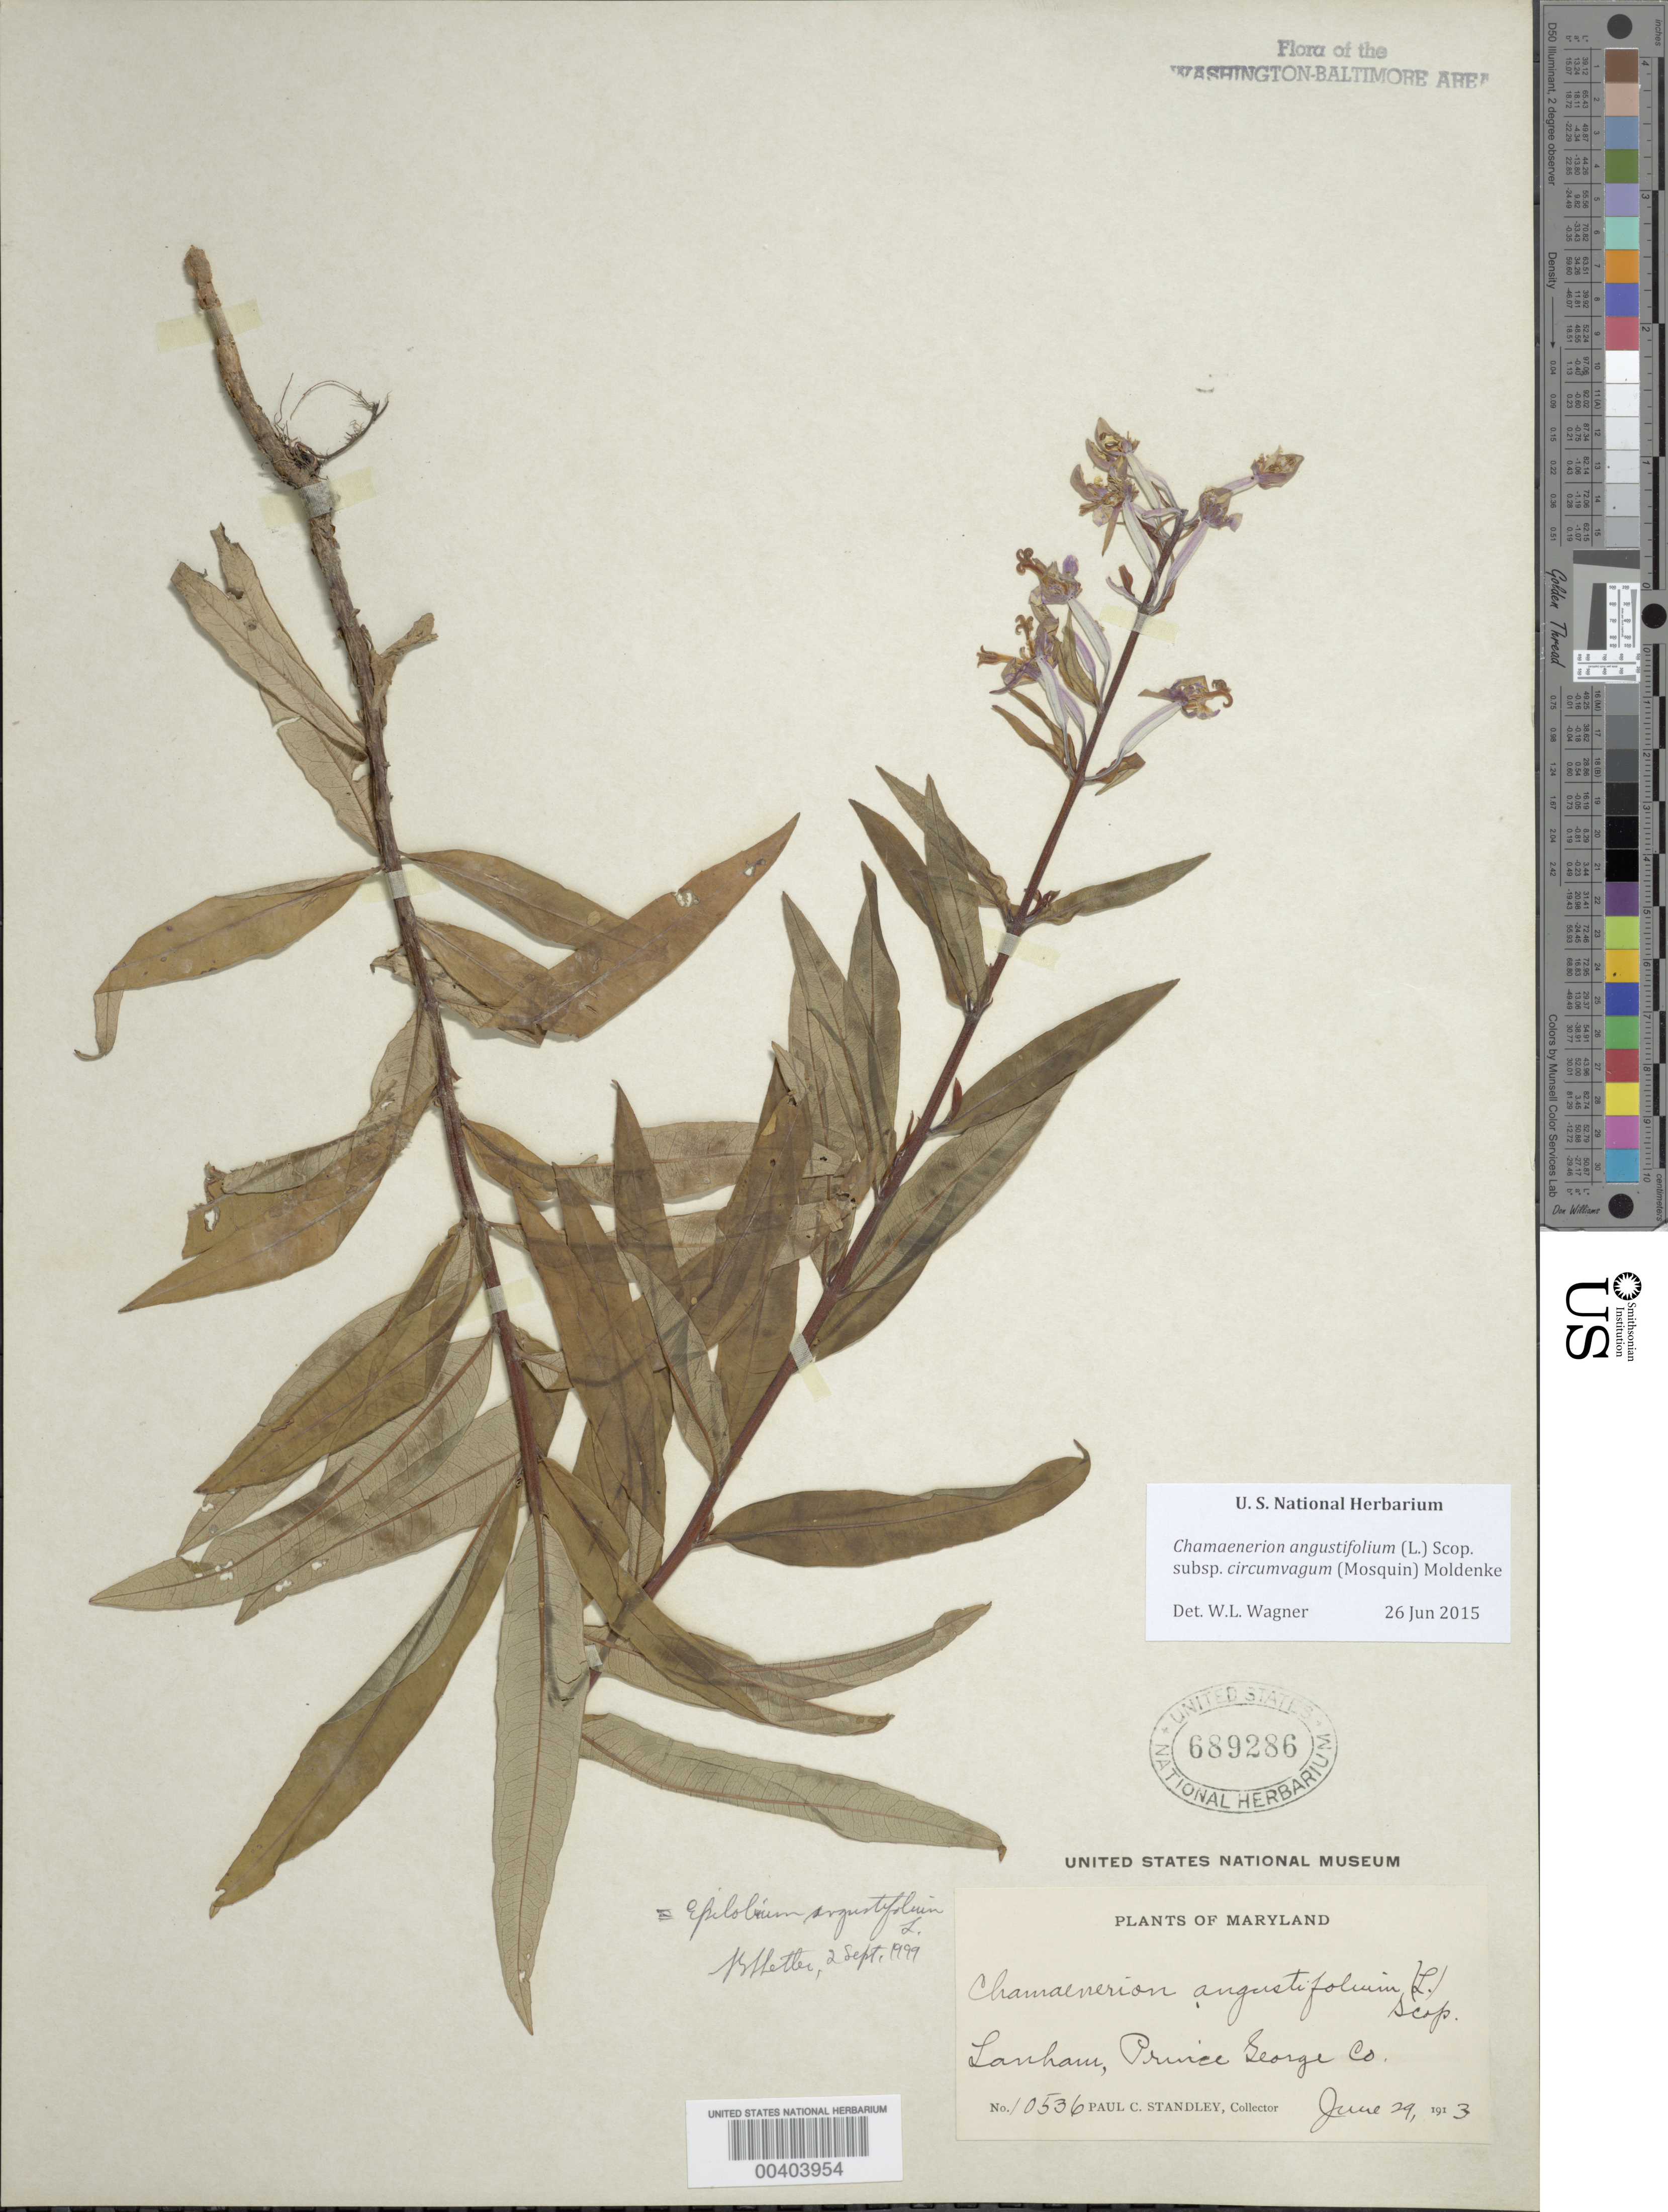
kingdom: Plantae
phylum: Tracheophyta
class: Magnoliopsida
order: Myrtales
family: Onagraceae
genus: Chamaenerion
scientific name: Chamaenerion angustifolium subsp. circumvagum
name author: (Mosquin) Moldenke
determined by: Wagner, W. L., (BOT), Smithsonian Institution - National Museum of Natural History (UNITED STATES)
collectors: P. C. Standley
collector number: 10536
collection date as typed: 29 Jun 1913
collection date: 1913-06-29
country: United States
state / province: Maryland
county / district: Prince George's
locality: Lanham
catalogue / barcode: US 689286